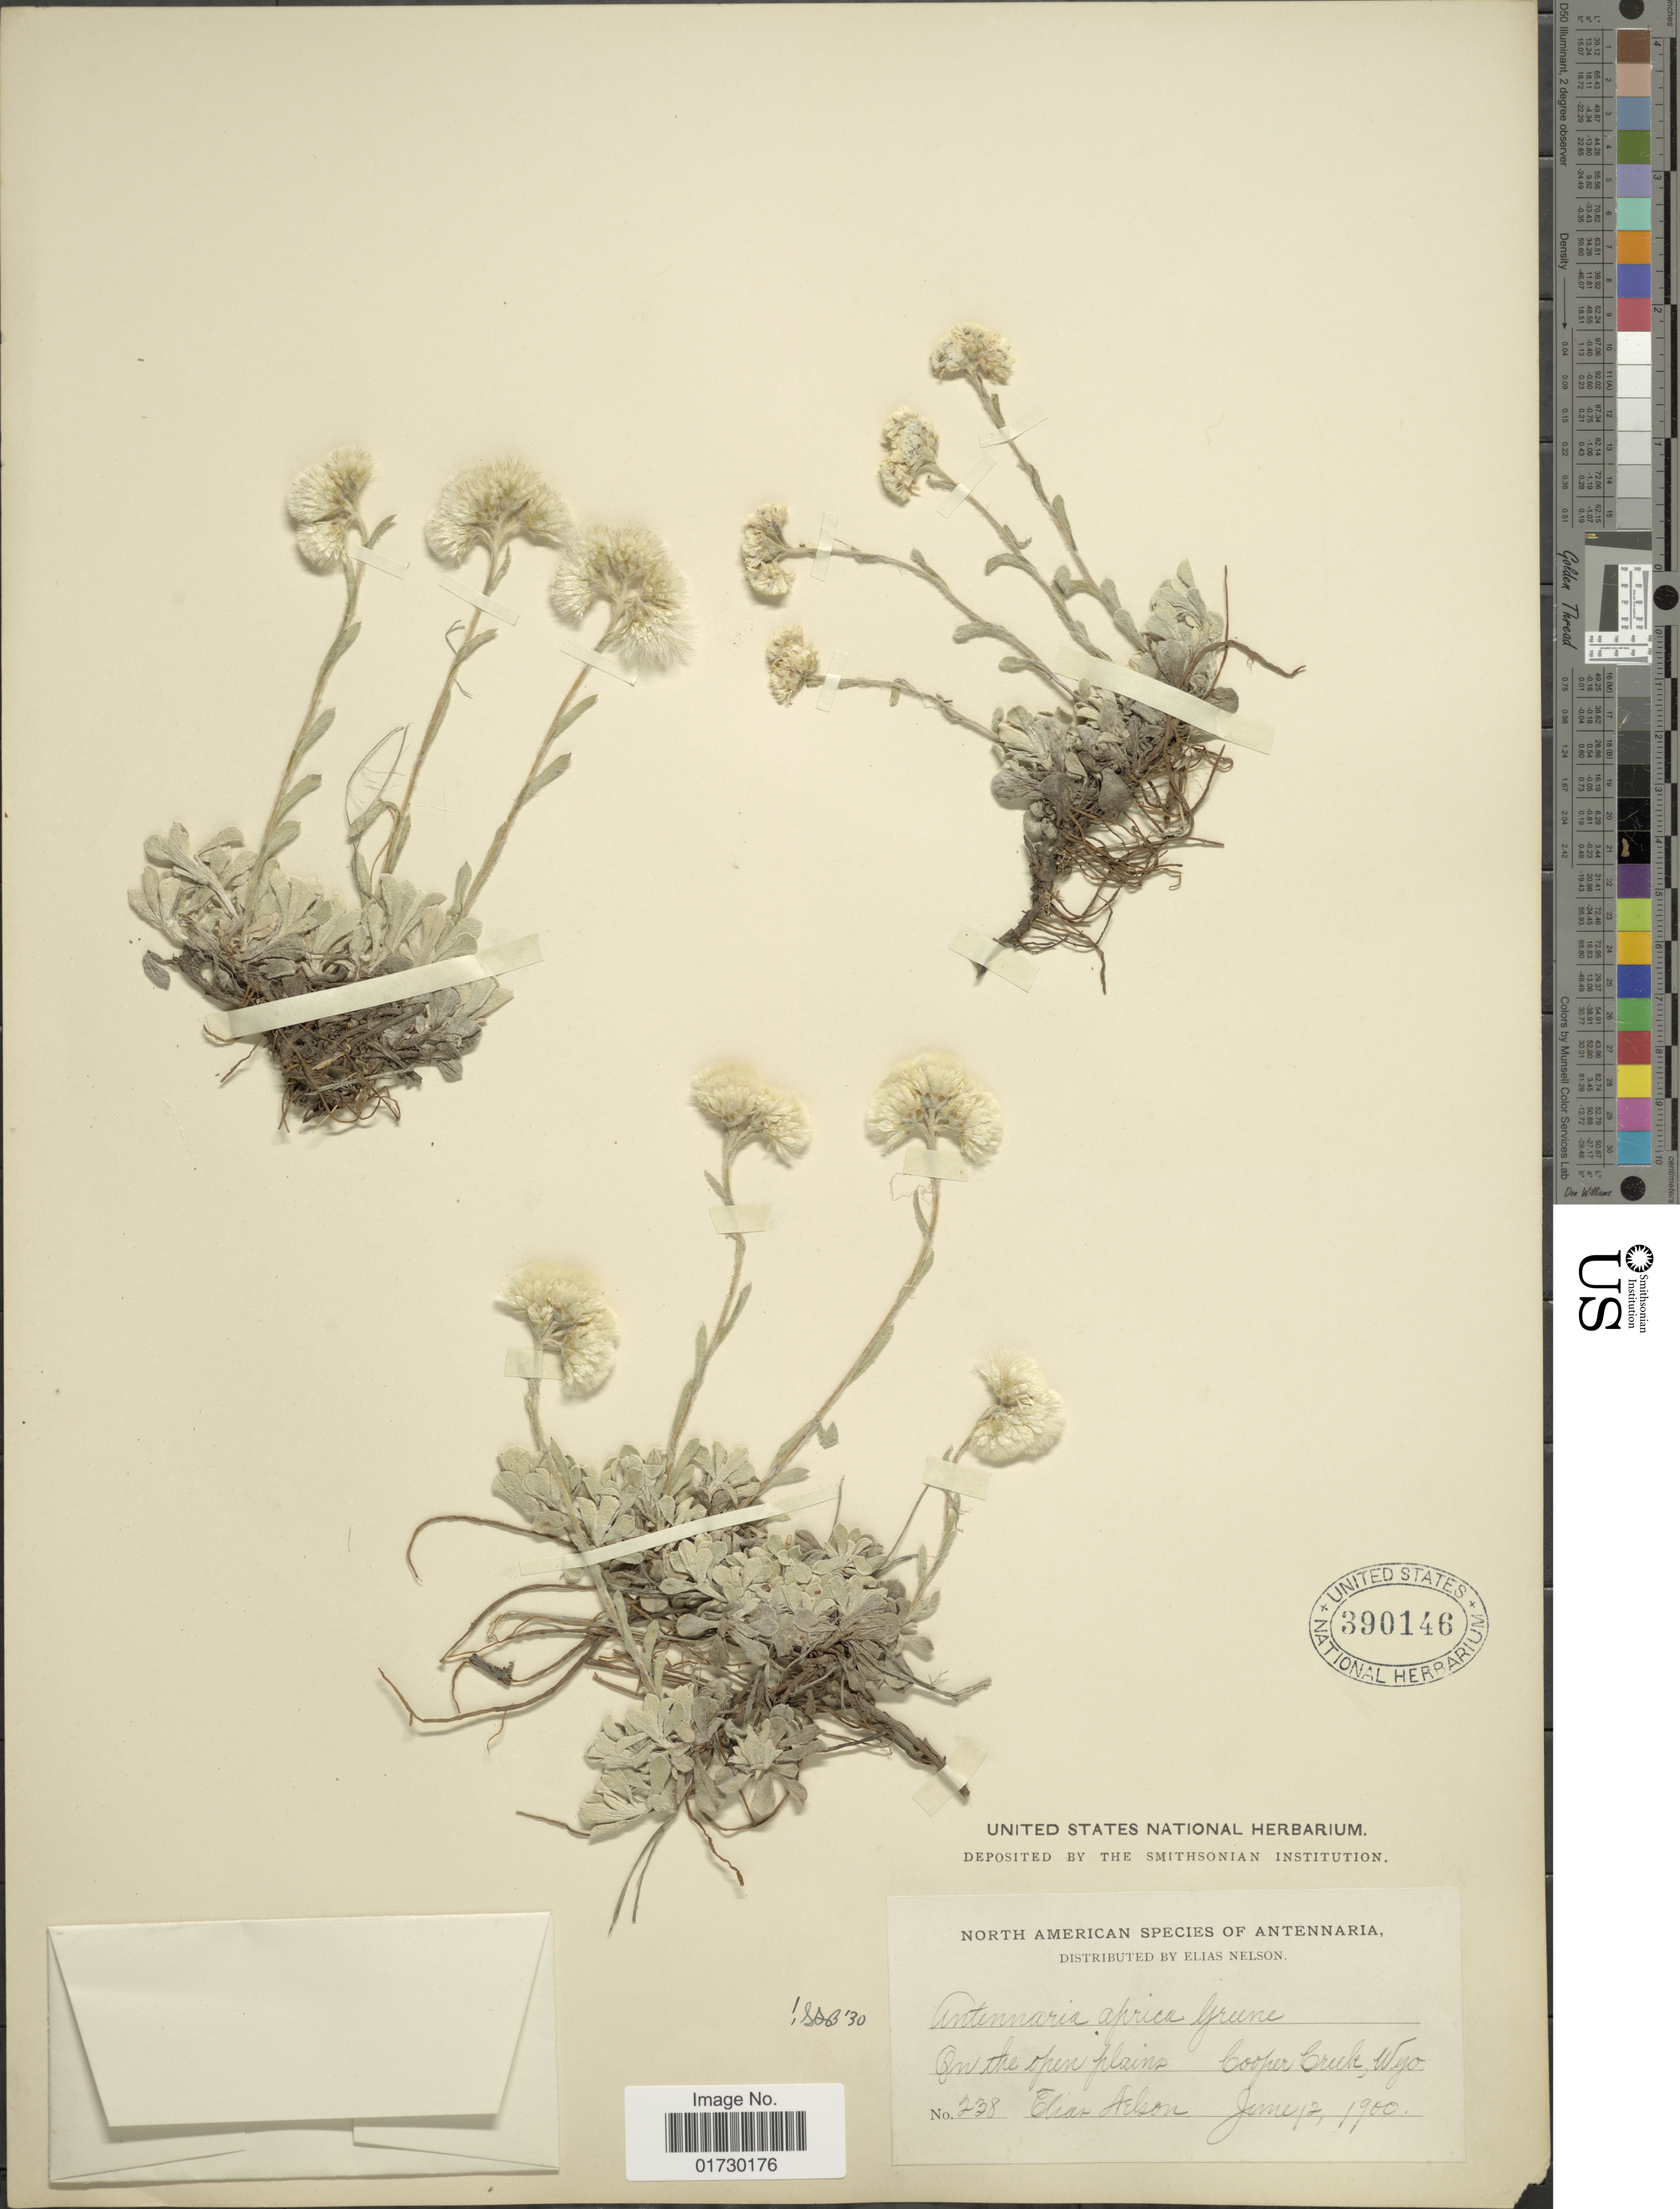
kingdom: Plantae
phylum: Tracheophyta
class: Magnoliopsida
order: Asterales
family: Asteraceae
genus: Antennaria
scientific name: Antennaria aprica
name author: Greene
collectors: E. Carlson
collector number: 238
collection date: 1900-06-12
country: United States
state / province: Wyoming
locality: On the open plains, Cooper Creek, Wyo.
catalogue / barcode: US 390146